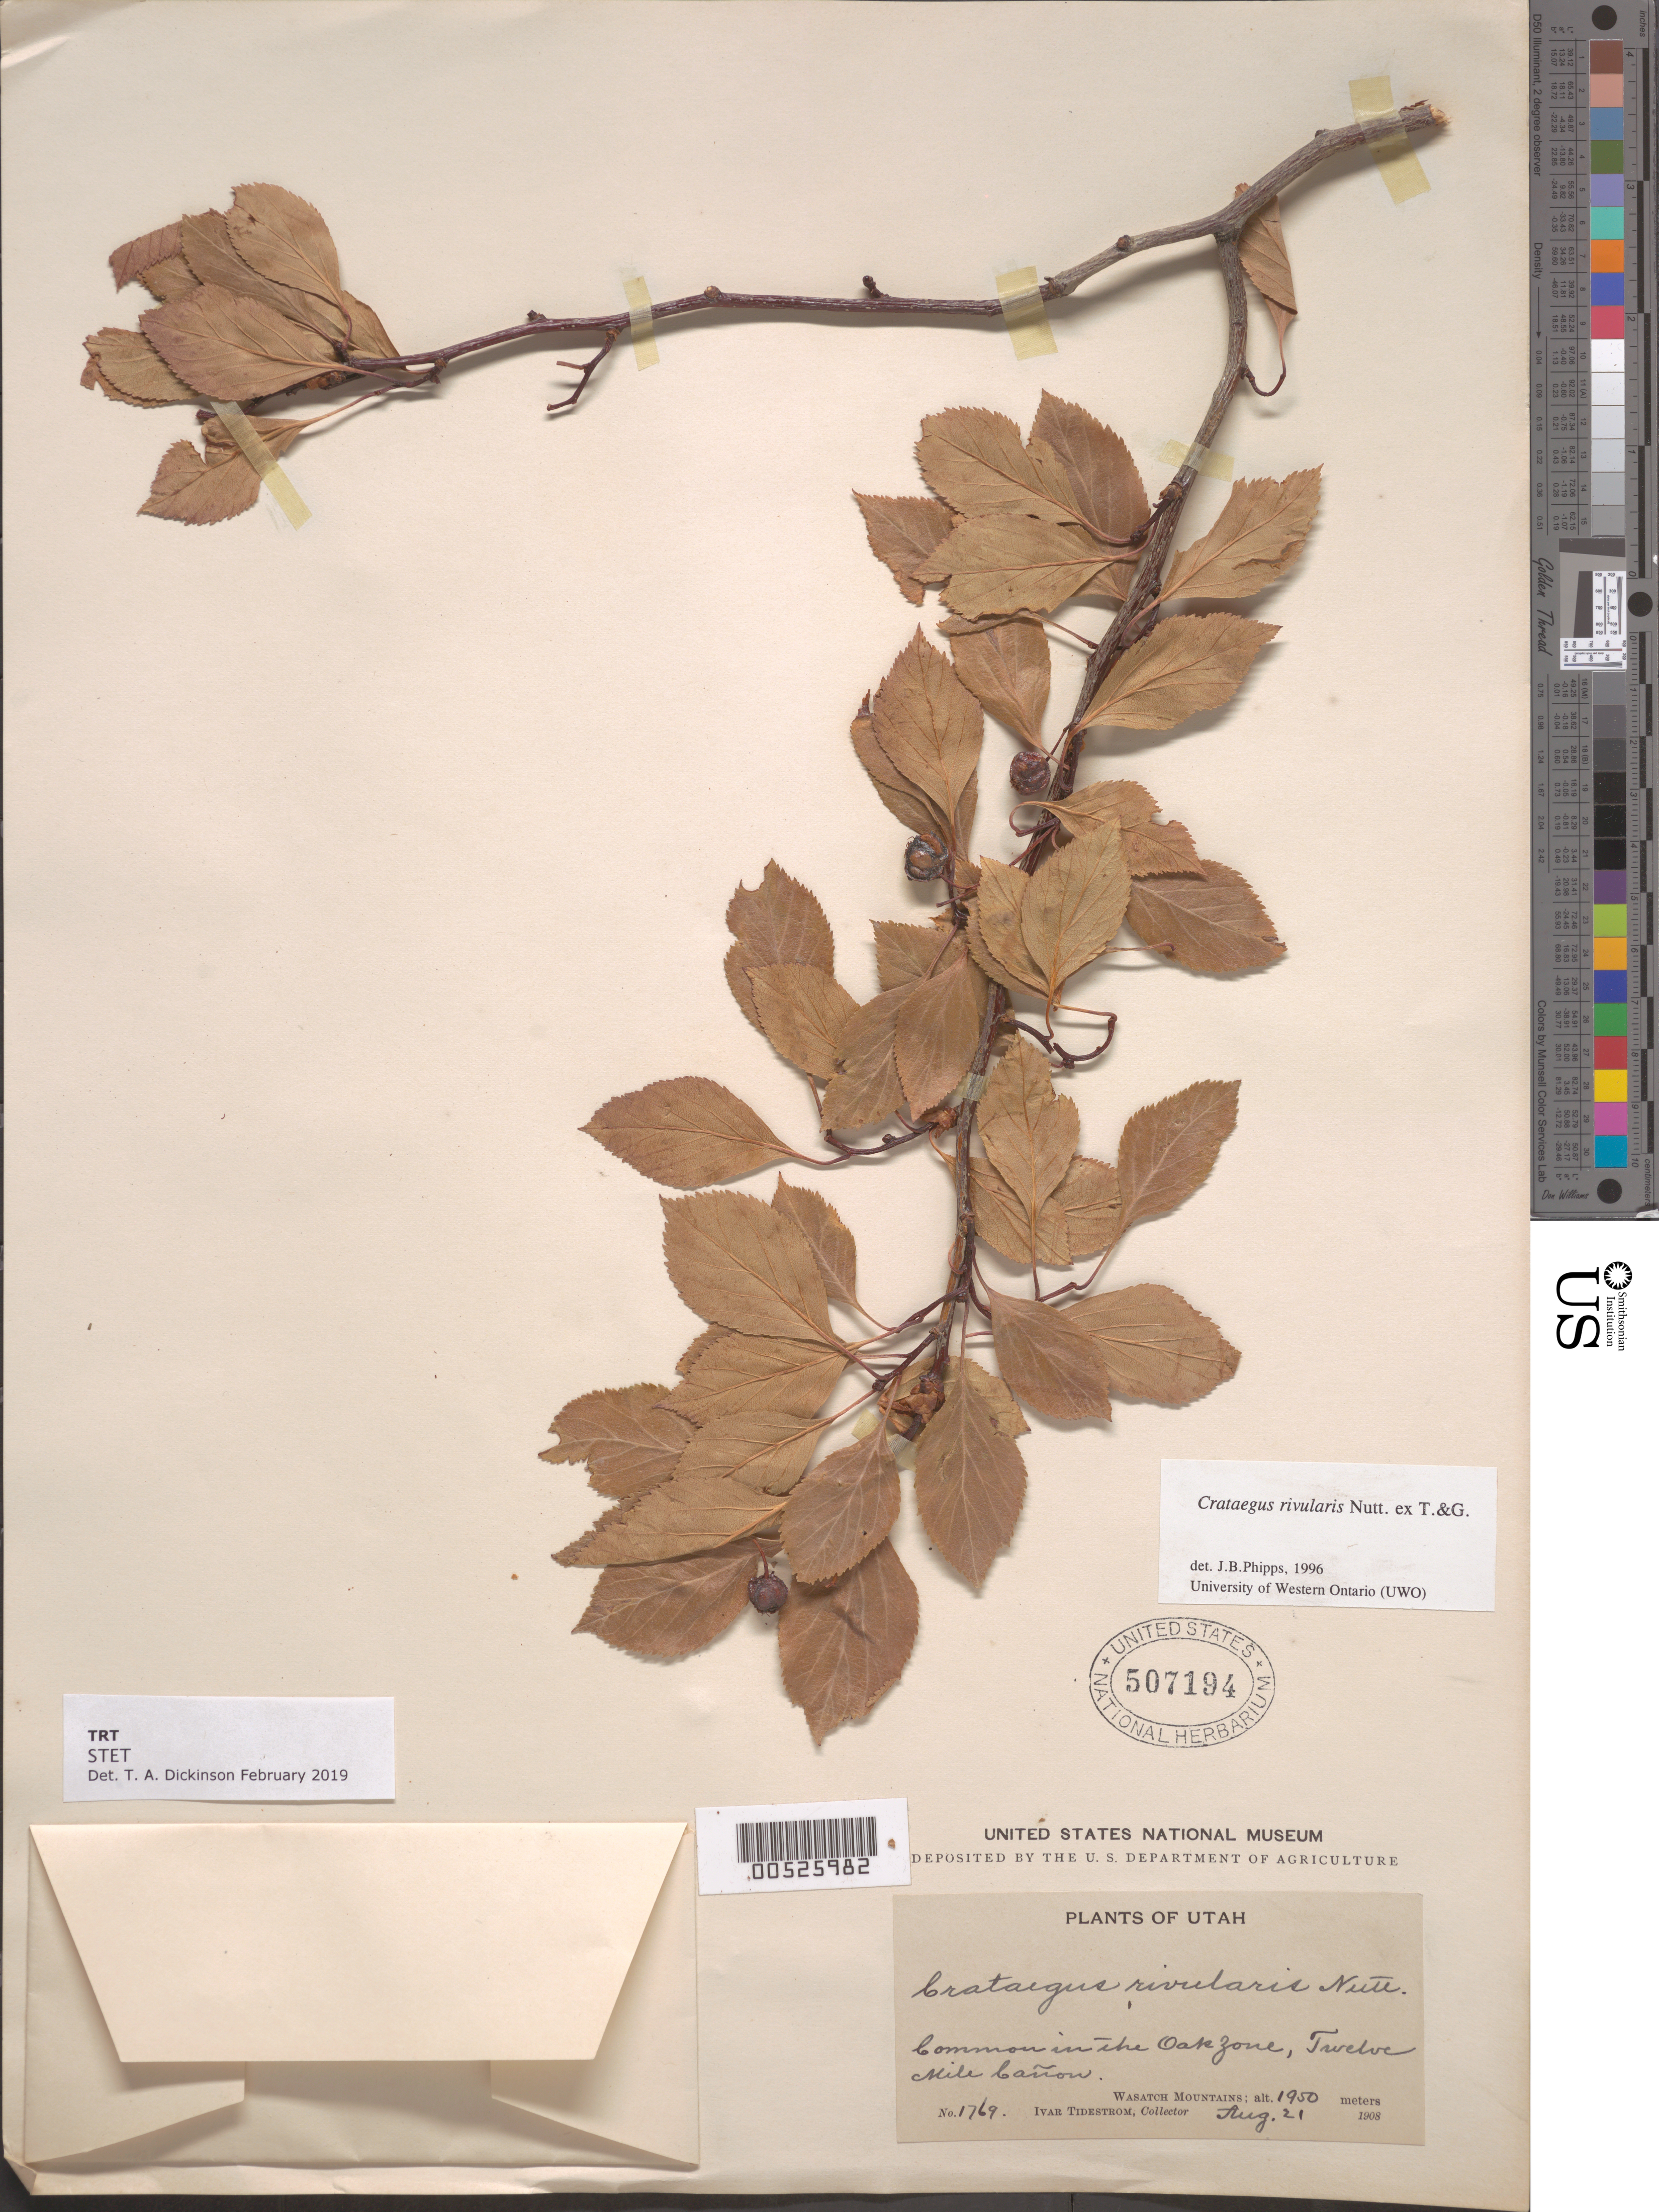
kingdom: Plantae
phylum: Tracheophyta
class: Magnoliopsida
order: Rosales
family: Rosaceae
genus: Crataegus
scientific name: Crataegus rivularis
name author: Nutt.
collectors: I. F. Tidestrom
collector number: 1769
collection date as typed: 21 Aug 1908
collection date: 1908-08-21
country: United States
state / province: Utah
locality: Twelve Mile Cañon. Wasatch Mtns.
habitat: Oak zone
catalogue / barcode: US 507194